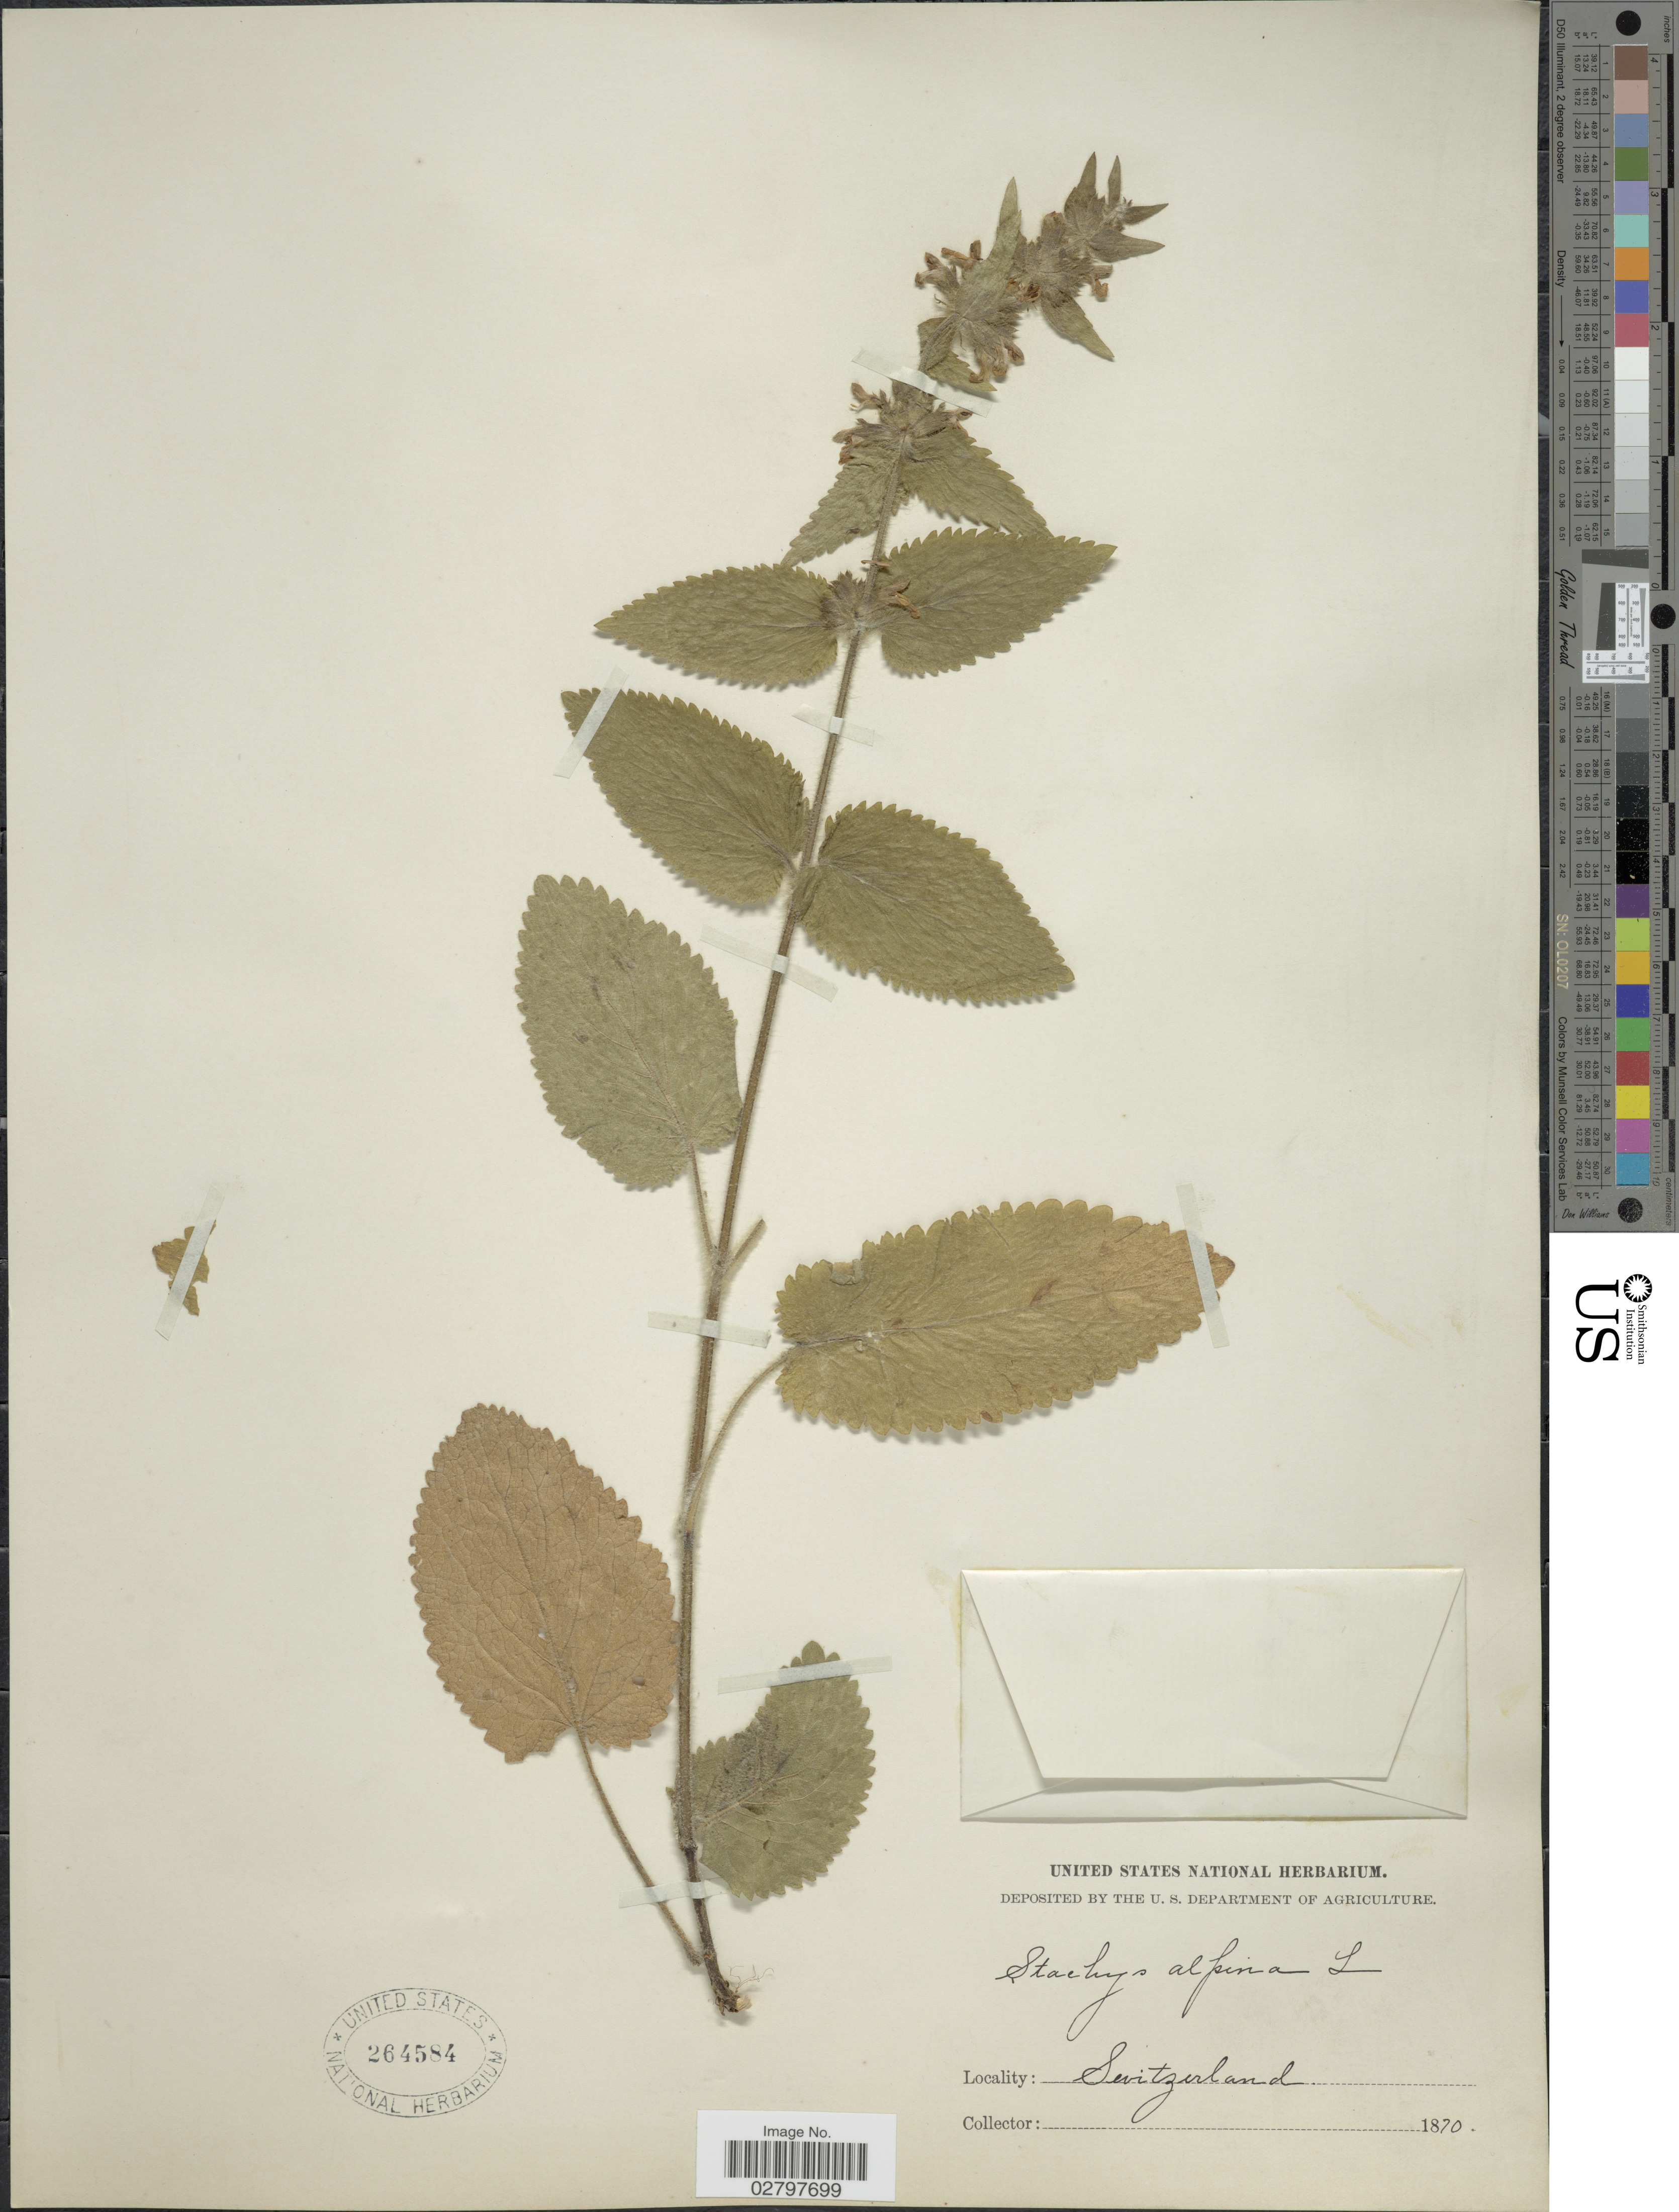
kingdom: Plantae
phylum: Tracheophyta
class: Magnoliopsida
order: Lamiales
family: Lamiaceae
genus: Stachys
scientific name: Stachys alpina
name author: L.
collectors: ex herb. United States National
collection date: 1870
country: Switzerland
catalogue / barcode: US 264584